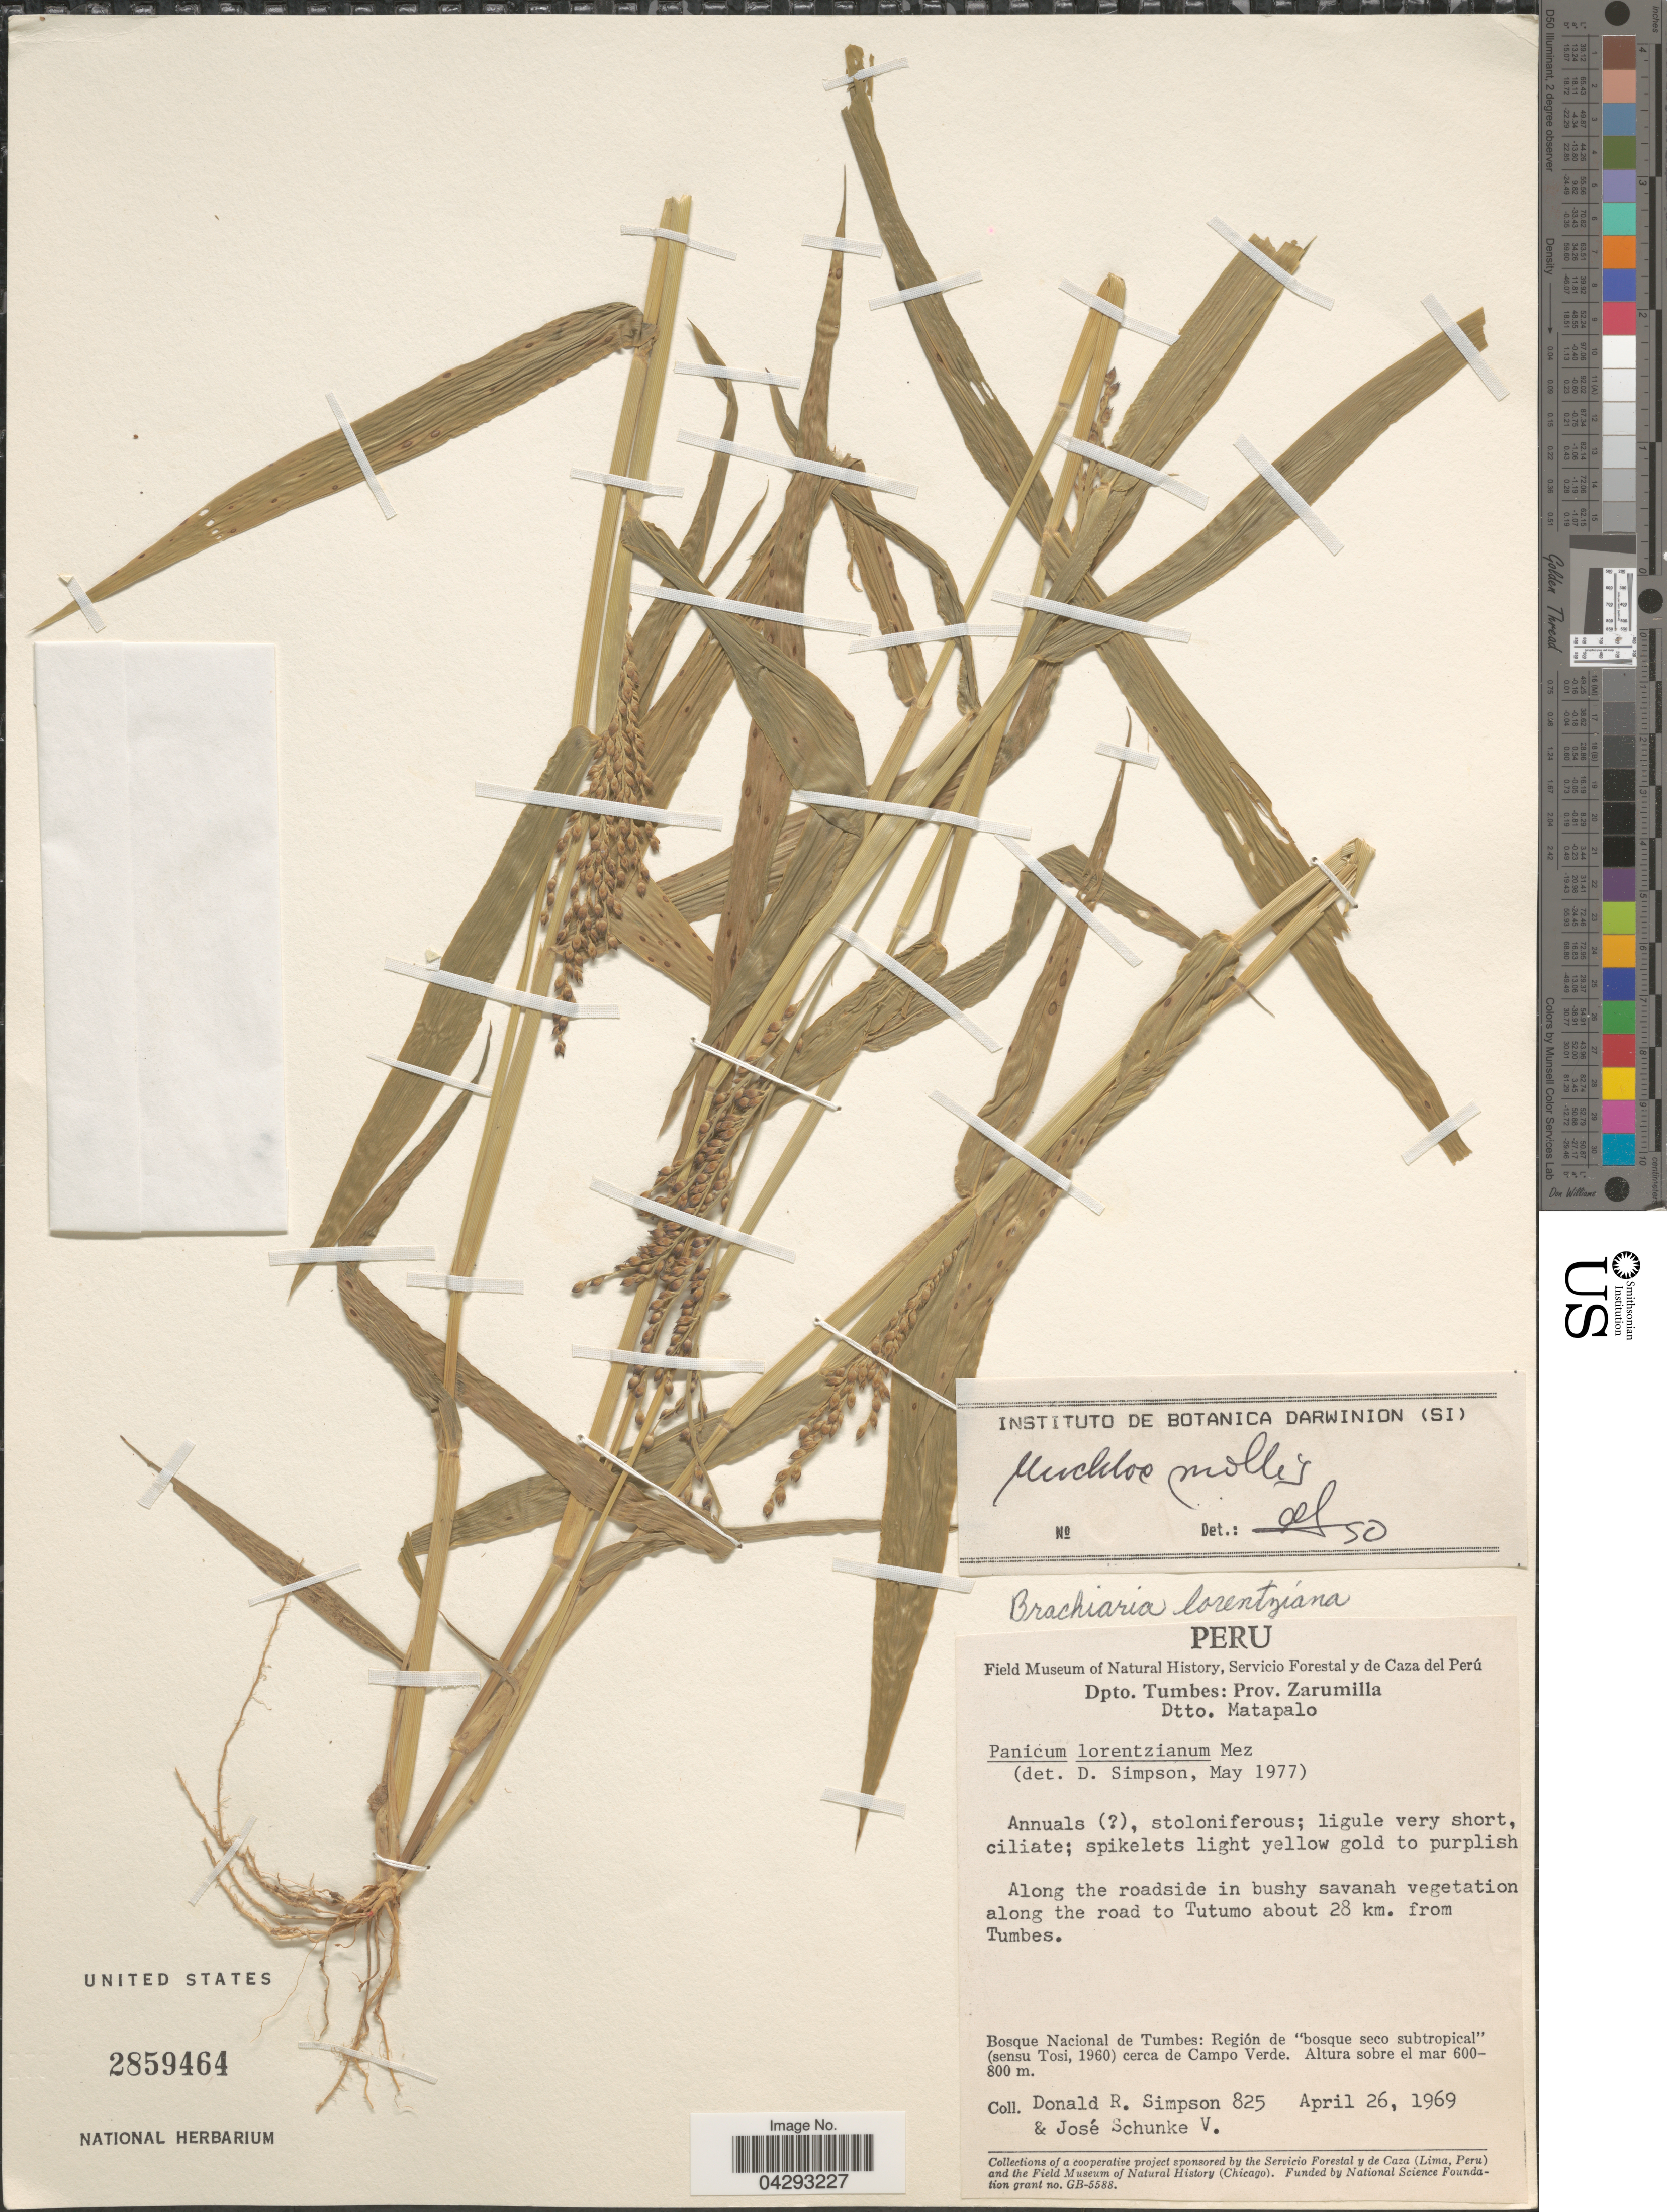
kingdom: Plantae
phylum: Tracheophyta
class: Liliopsida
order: Poales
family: Poaceae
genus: Urochloa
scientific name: Urochloa mollis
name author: (Sw.) Morrone & Zuloaga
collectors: D. R. Simpson & J. Schunke Vigo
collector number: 825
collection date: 1969-04-26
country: Peru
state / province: Tumbes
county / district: Zarumilla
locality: Dpto. Tumbes: Prov. Zarumilla. Dtto. Matapalo. Along the roadside in bushy savanah vegetation along the road to Tutumo about 28 km. from Tumbes. Bosque Nacional de Tumbes: Región de "bosque seco subtropical" (sensu Tosi, 1960) cerca de Campo Verde.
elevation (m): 600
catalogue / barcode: US 2859464